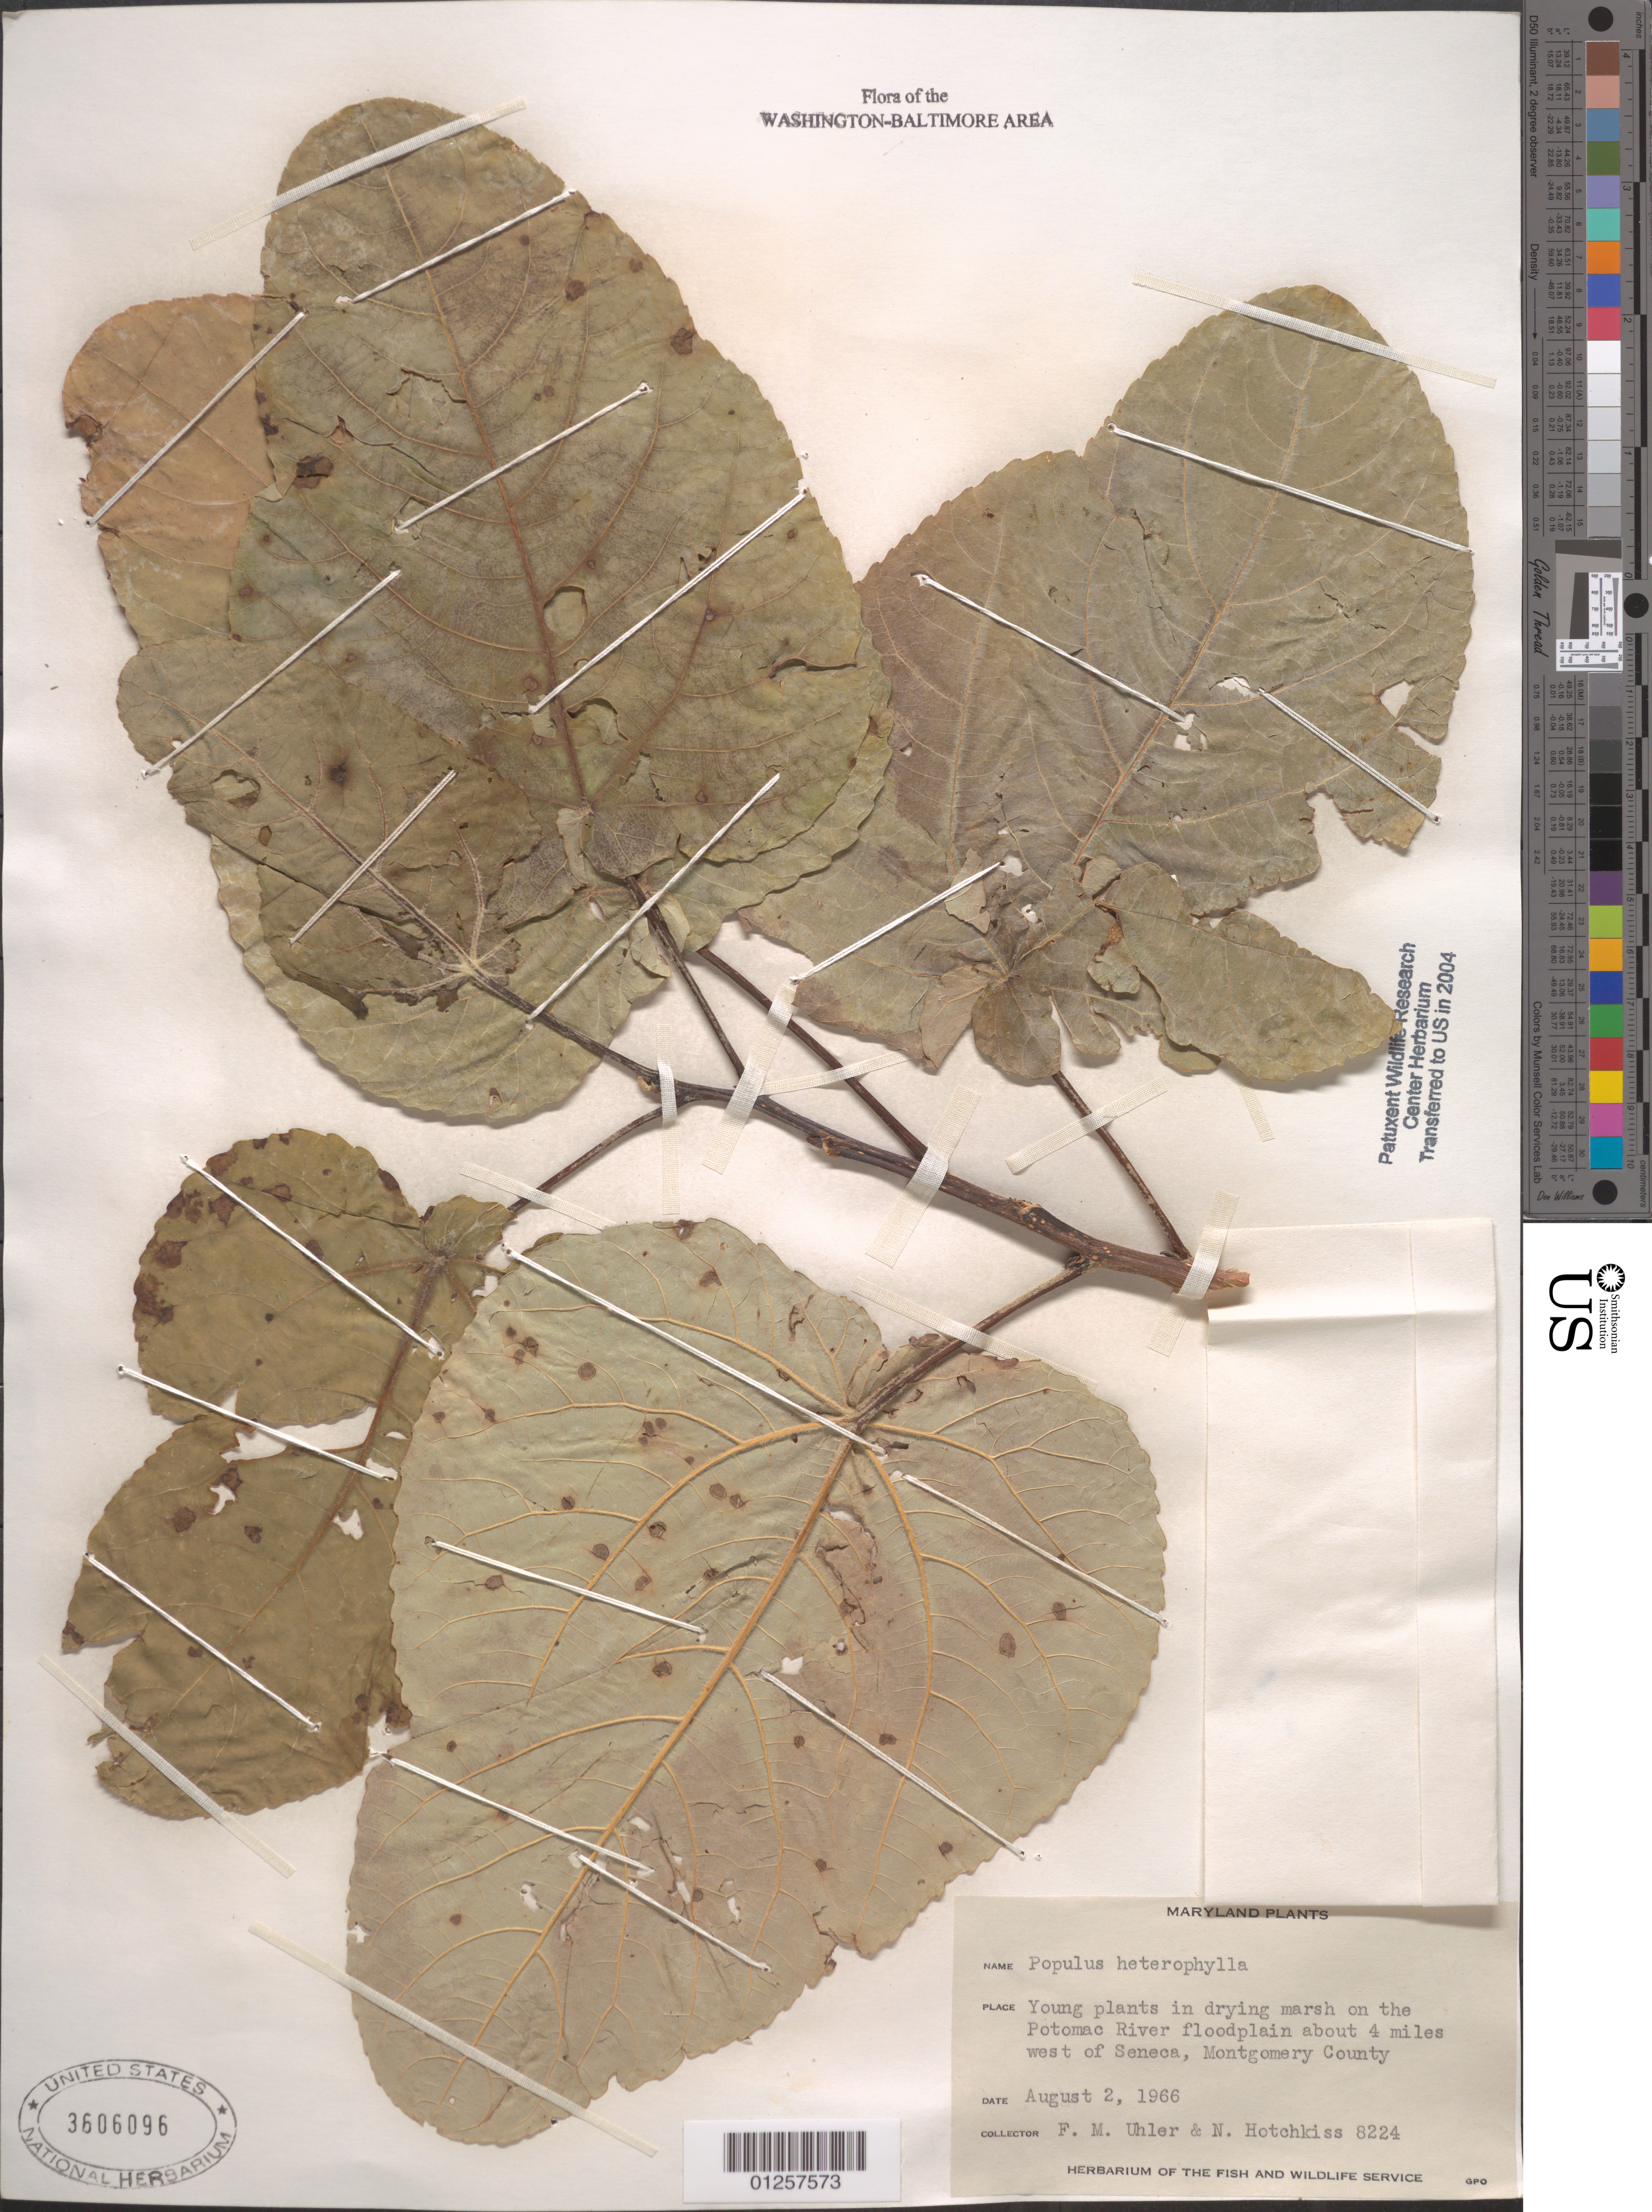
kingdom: Plantae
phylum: Tracheophyta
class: Magnoliopsida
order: Malpighiales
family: Salicaceae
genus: Populus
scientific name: Populus heterophylla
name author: L.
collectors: F. M. Uhler & N. Hotchkiss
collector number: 8224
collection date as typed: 02 Aug 1966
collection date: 1966-08-02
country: United States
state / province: Maryland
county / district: Montgomery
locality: On the Potomac River floodplain about 4 miles west of Seneca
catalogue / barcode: US 3606096